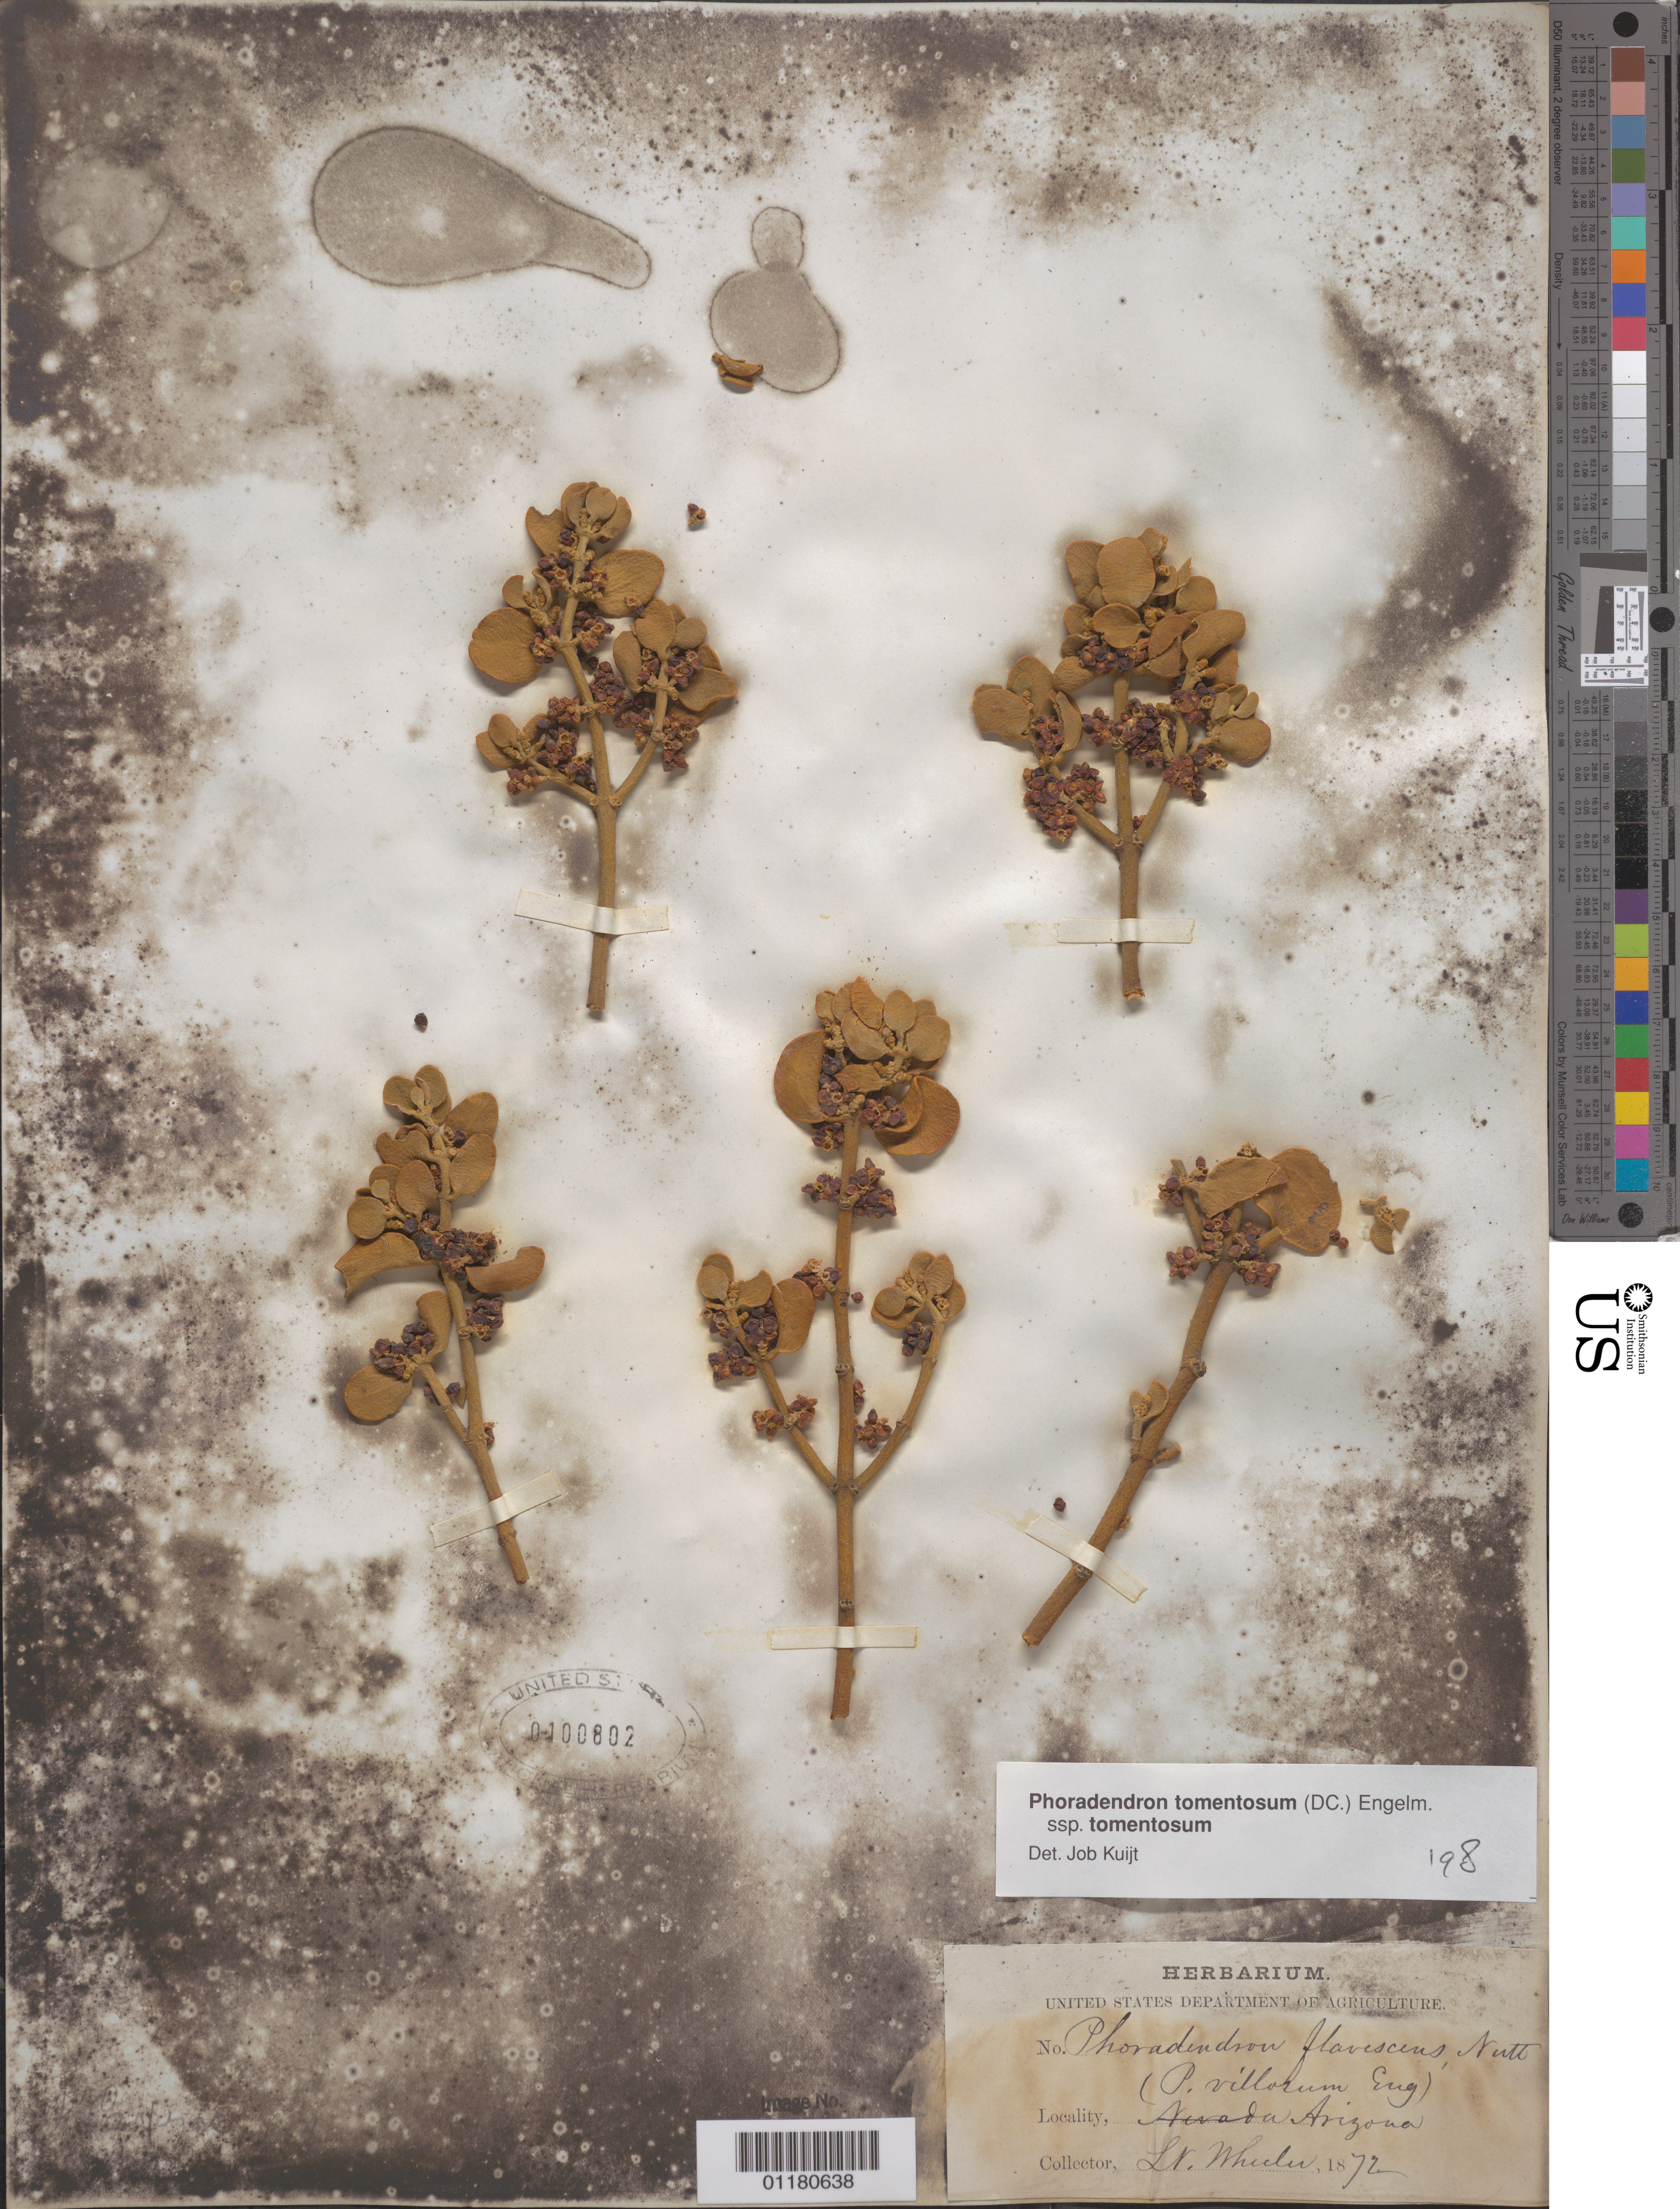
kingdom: Plantae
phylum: Tracheophyta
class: Magnoliopsida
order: Santalales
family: Viscaceae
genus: Phoradendron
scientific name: Phoradendron tomentosum subsp. tomentosum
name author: DC.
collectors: -- Wheeler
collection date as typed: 1872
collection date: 1872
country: United States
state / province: Arizona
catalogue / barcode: US 100802